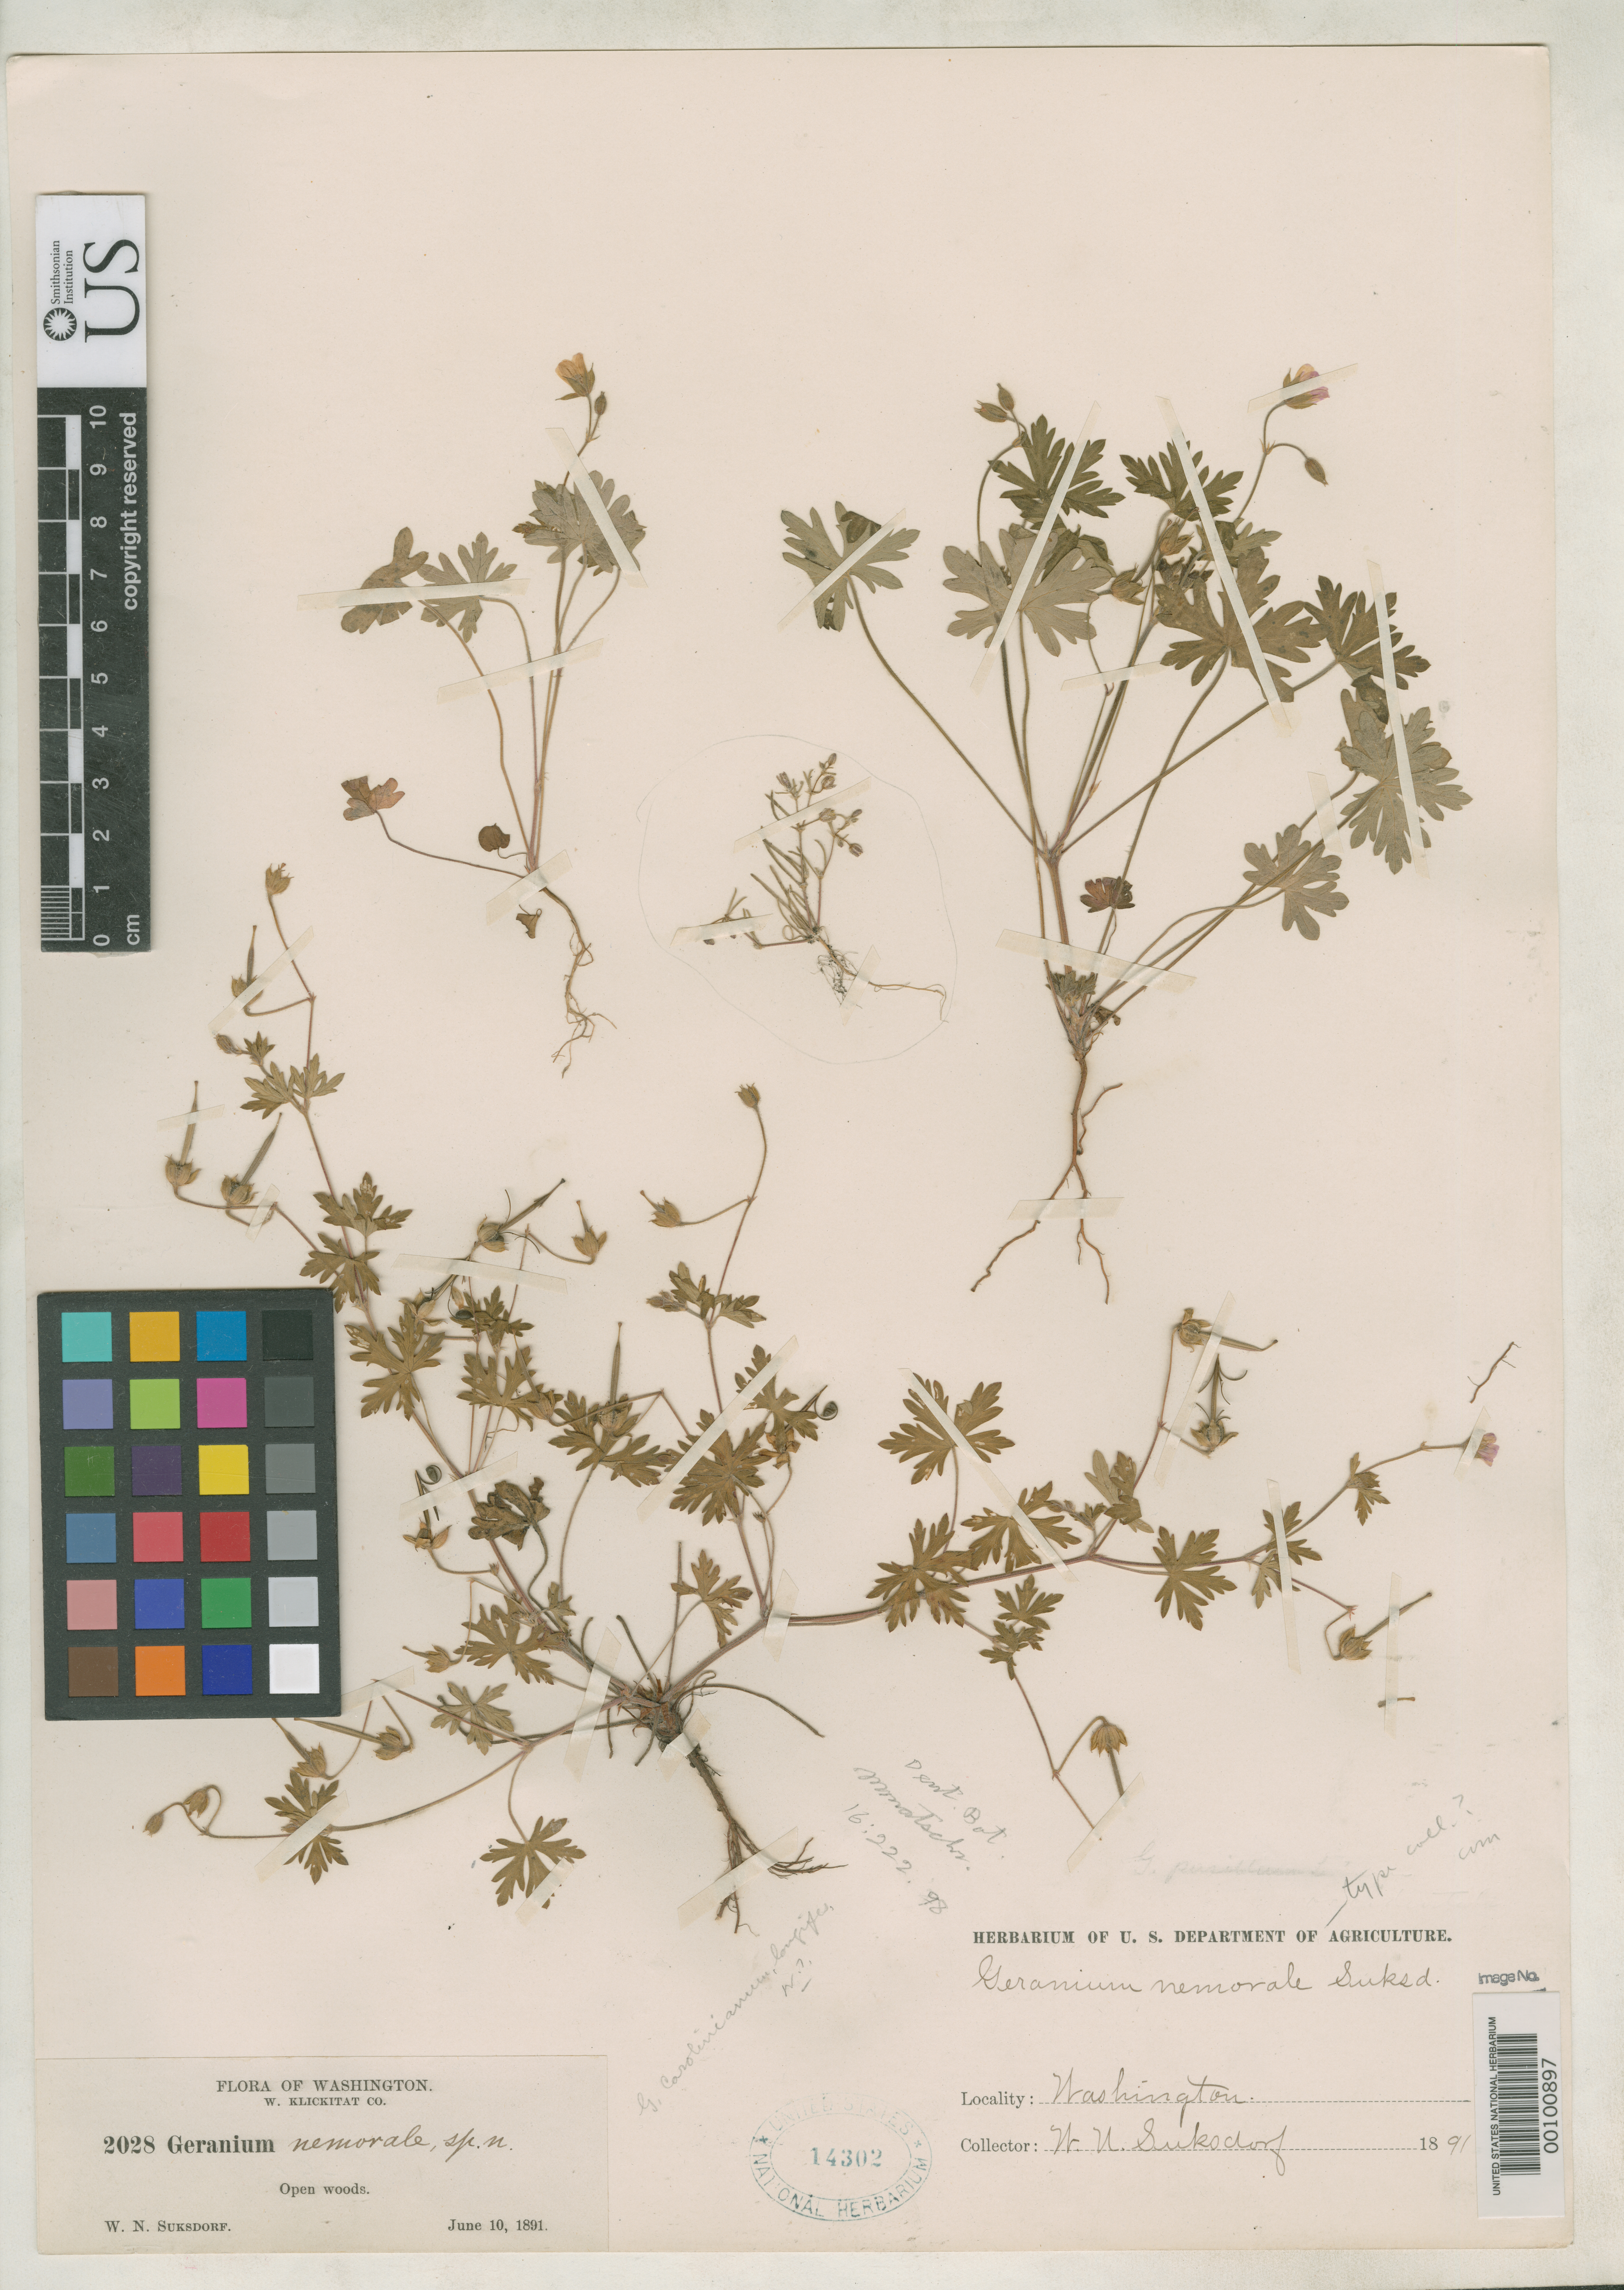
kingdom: Plantae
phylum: Tracheophyta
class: Magnoliopsida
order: Geraniales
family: Geraniaceae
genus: Geranium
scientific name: Geranium nemorale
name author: Suksd.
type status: Isosyntype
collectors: W. N. Suksdorf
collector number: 2028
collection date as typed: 10 Jun 1891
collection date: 1891-06-10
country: United States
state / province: Washington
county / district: Klickitat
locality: Banks of Columbia River.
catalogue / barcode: US 14302